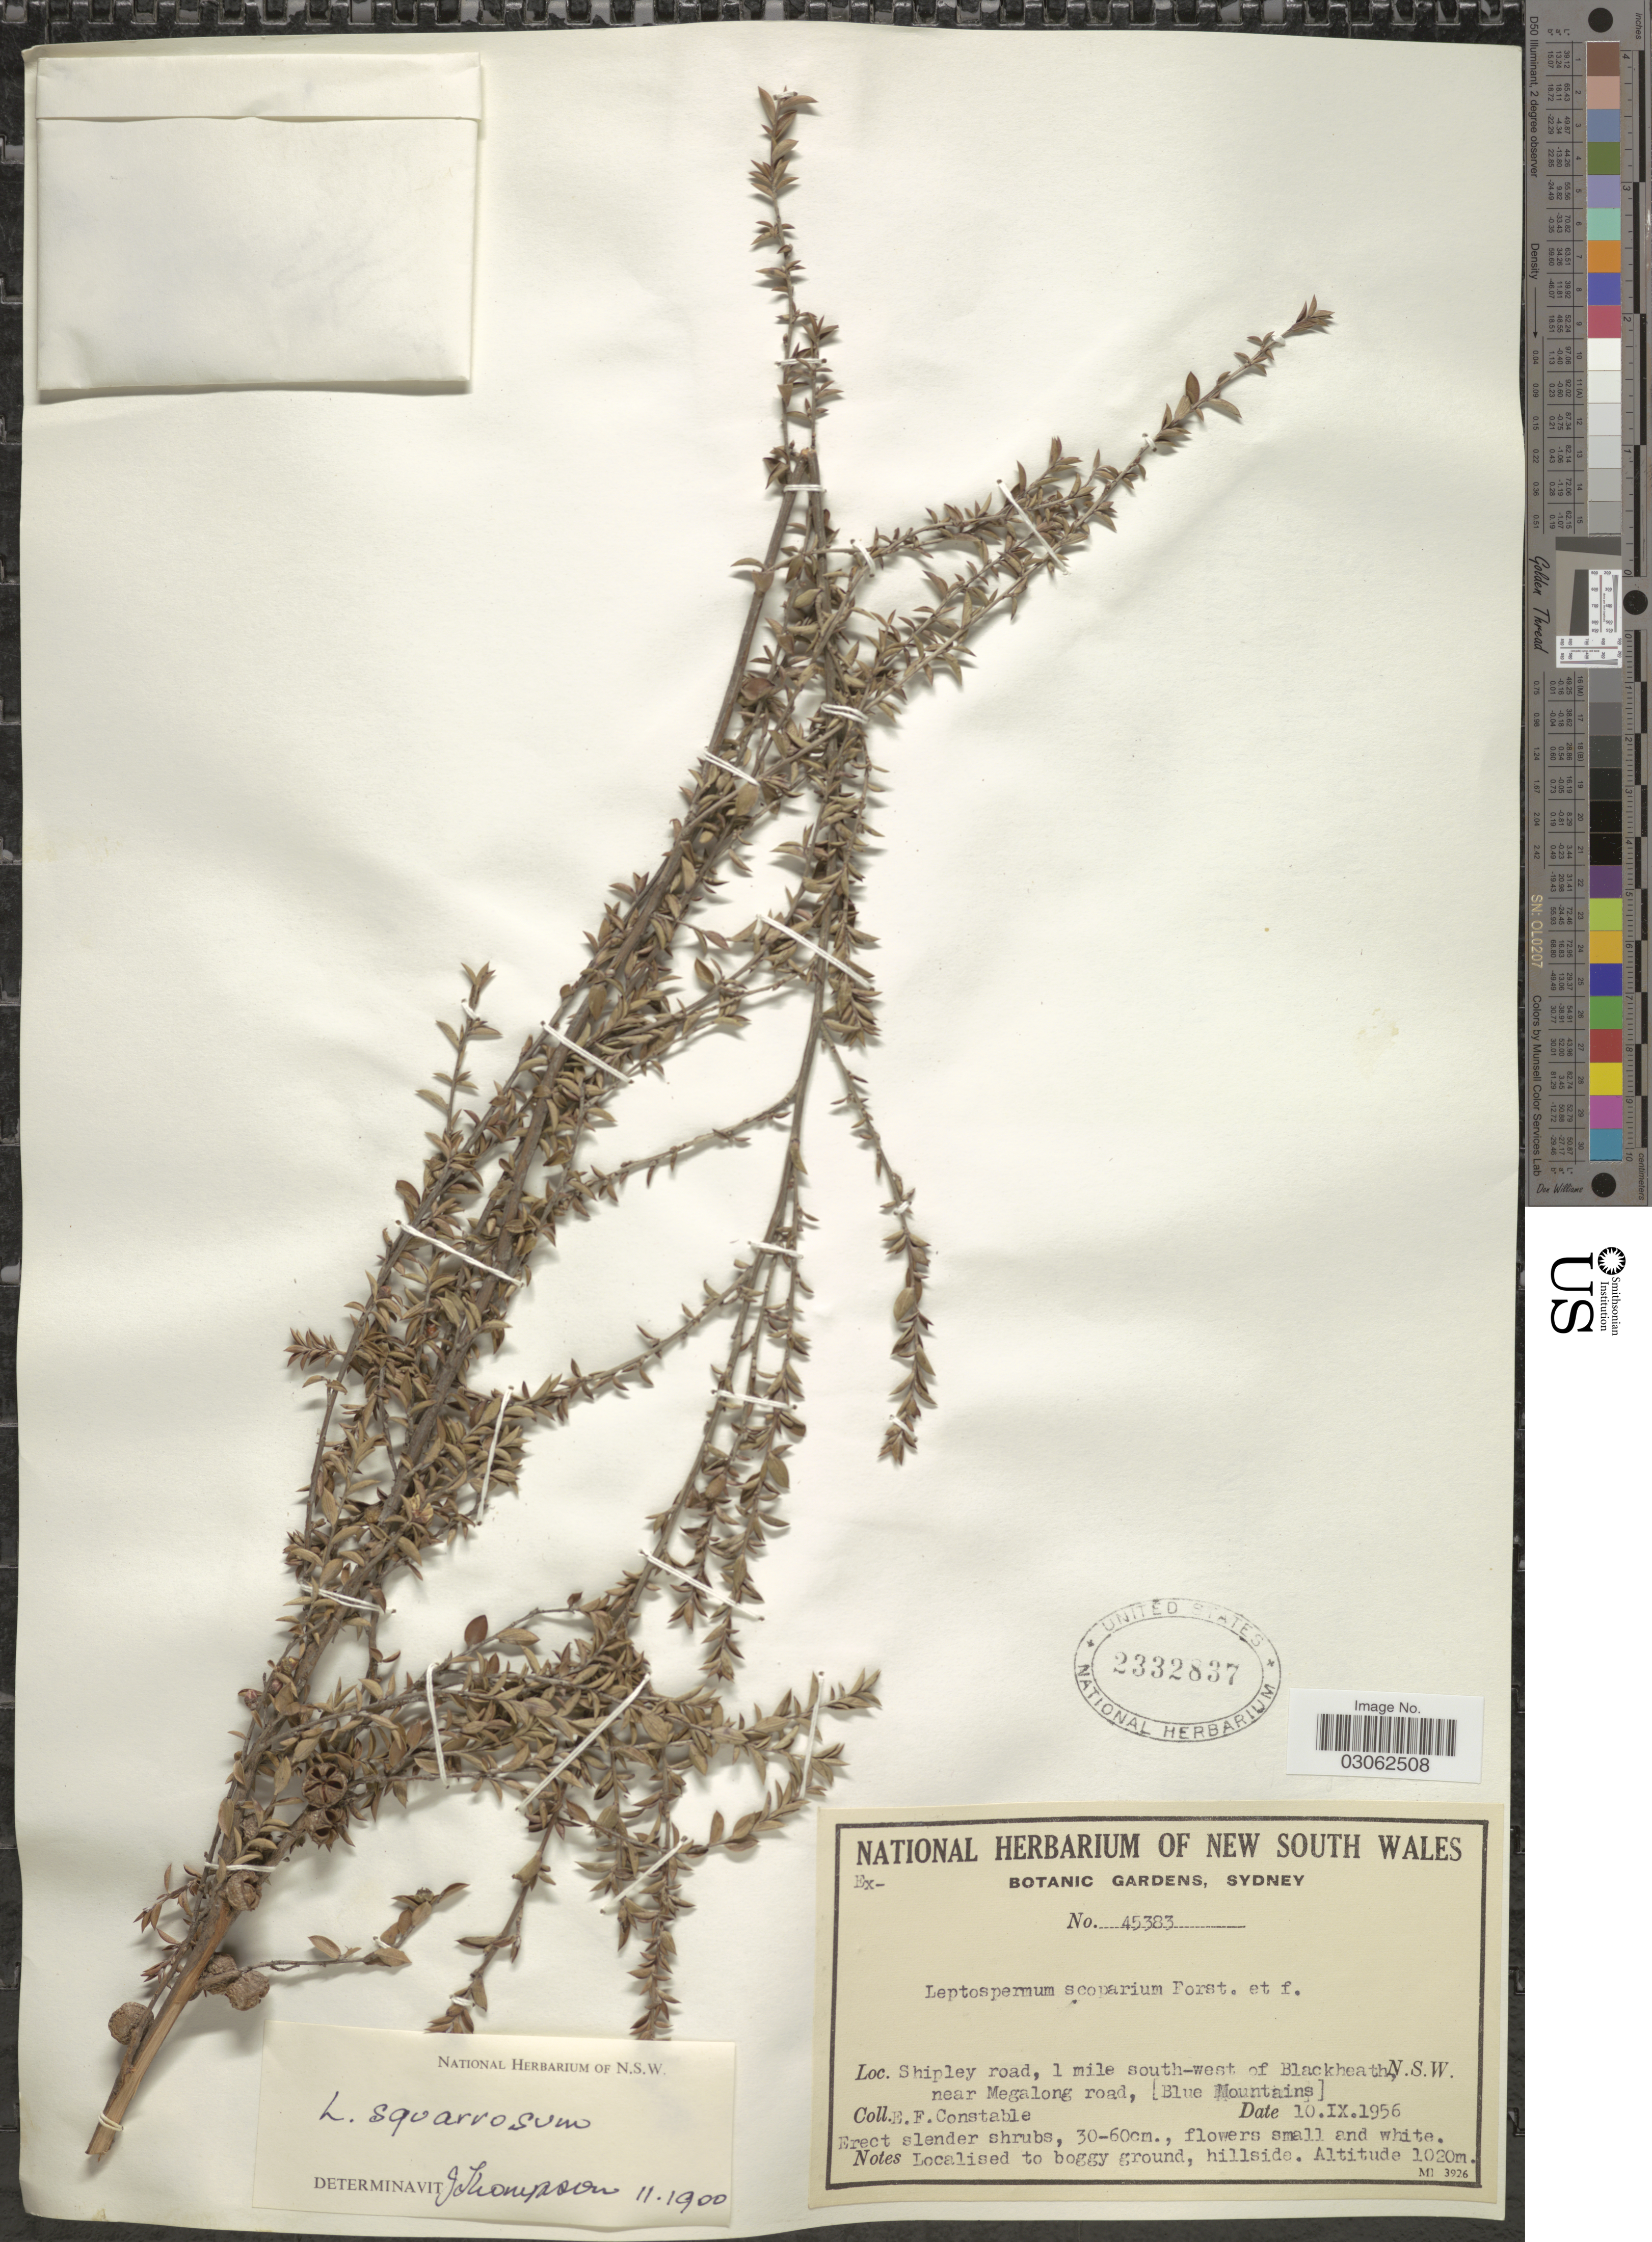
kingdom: Plantae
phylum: Tracheophyta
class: Magnoliopsida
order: Myrtales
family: Myrtaceae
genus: Leptospermum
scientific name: Leptospermum squarrosum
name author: Gaertn.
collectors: E. F. Constable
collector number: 45383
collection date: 1956-09-10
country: Australia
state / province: New South Wales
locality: Shipley road, 1 miles south-west of Blackheath, near Megalong road, [Blue Mountains]. N.S.W.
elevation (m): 1020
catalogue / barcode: US 2332837